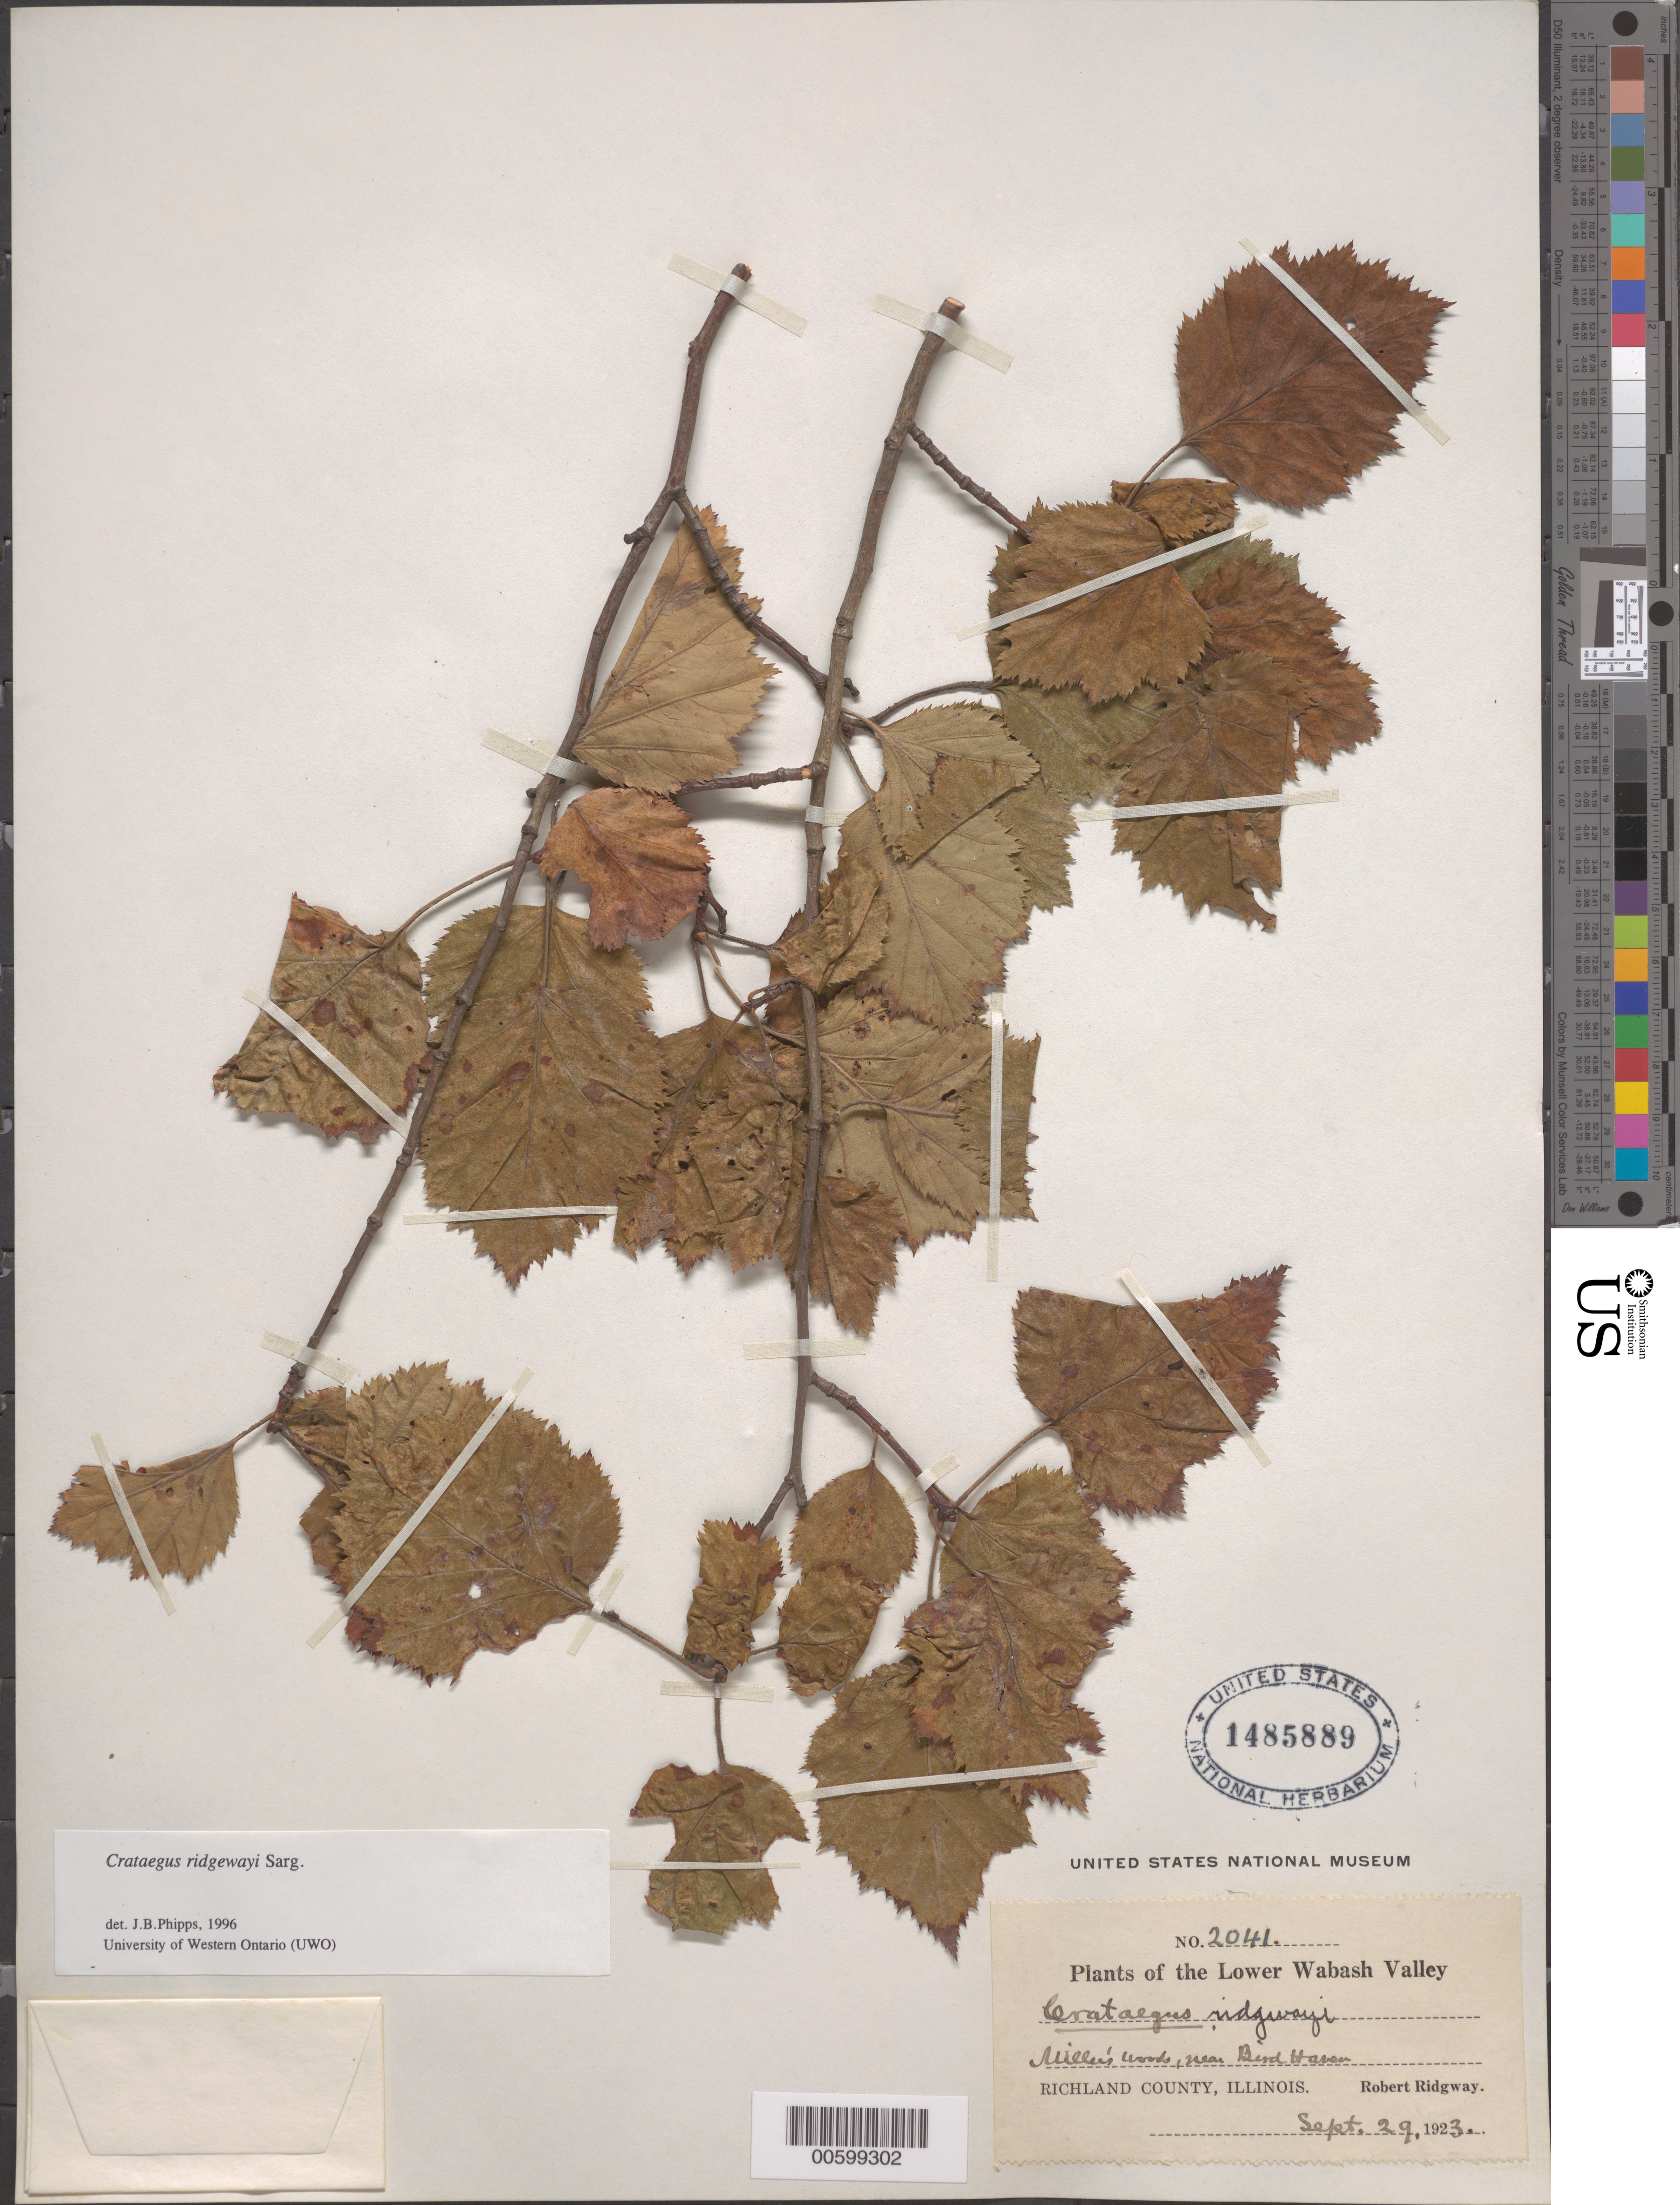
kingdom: Plantae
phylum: Tracheophyta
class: Magnoliopsida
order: Rosales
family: Rosaceae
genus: Crataegus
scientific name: Crataegus ridgwayi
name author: Sarg.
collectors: R. Ridgway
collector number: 2041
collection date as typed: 29 Sep 1923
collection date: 1923-09-29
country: United States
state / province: Illinois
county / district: Richland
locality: Miller's woods, adjoining Bird Haven. Lower Wabash Valley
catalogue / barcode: US 1485889